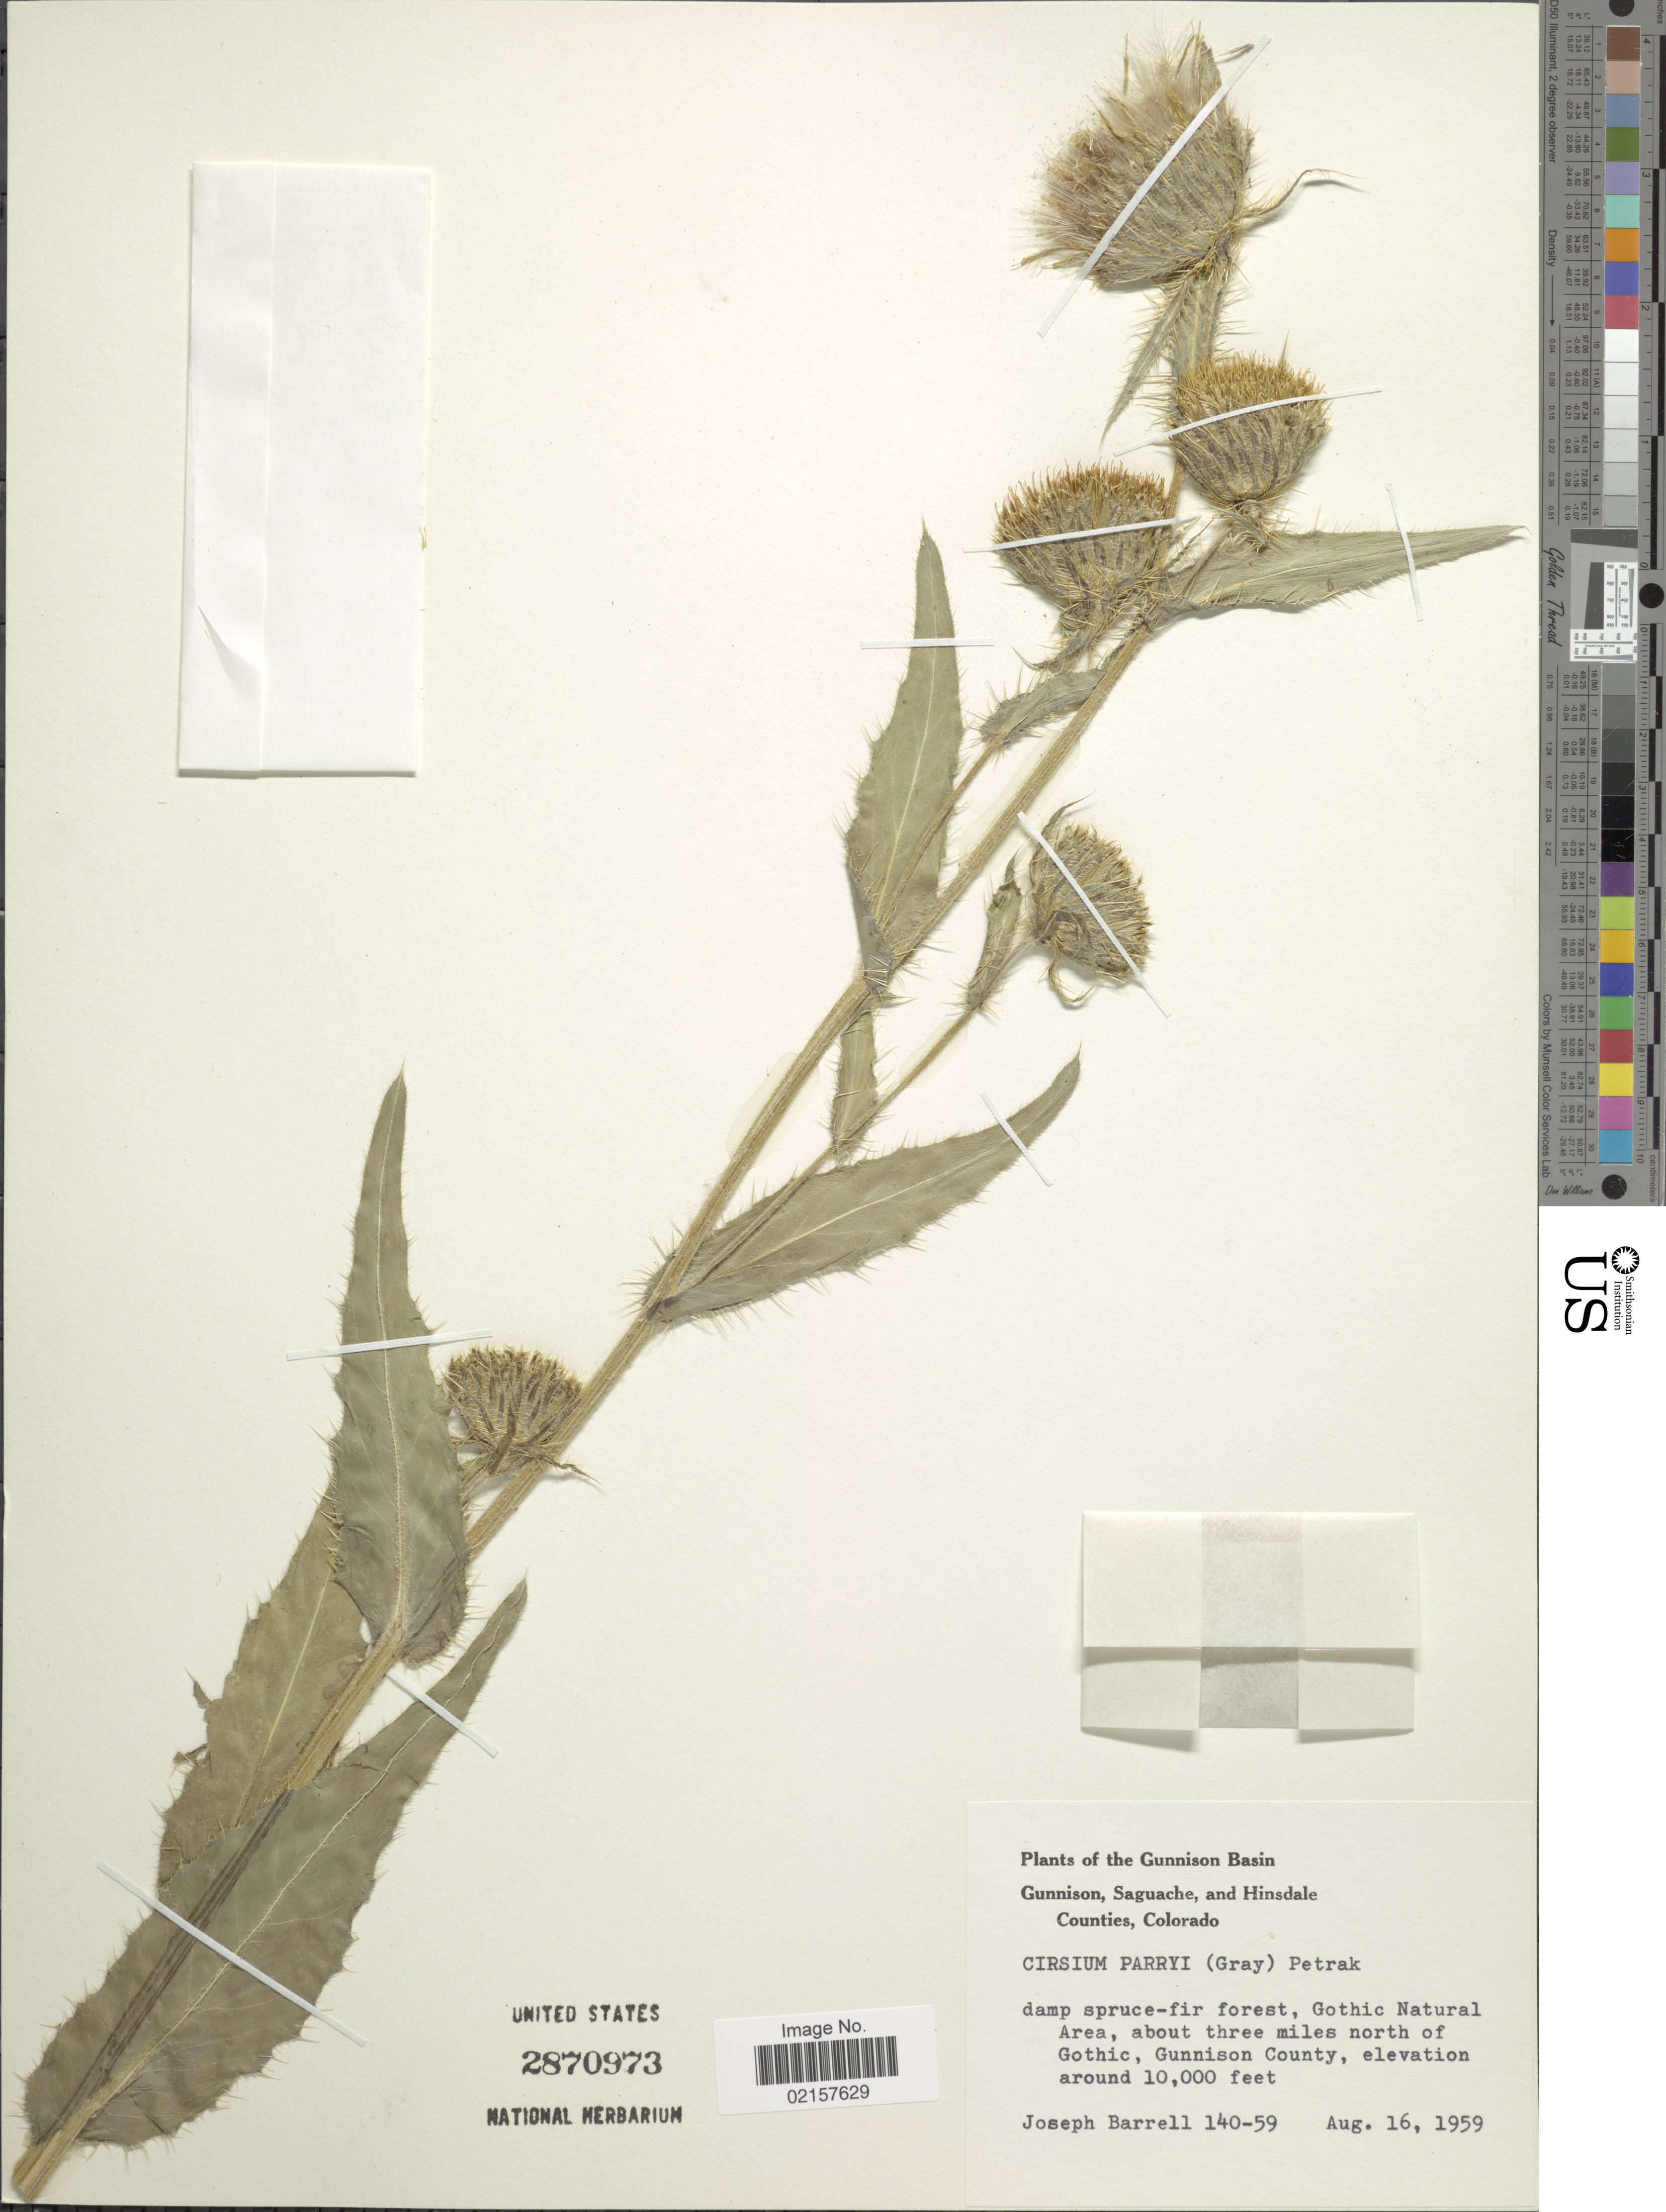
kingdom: Plantae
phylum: Tracheophyta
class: Magnoliopsida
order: Asterales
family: Asteraceae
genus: Cirsium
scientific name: Cirsium parryi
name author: (A. Gray) Petr.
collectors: J. Barrell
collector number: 140-59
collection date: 1959-08-16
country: United States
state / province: Colorado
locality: Gunnison Basin, Gunnison, Saguache, and Hinsdale Counties, Gothic Natural Area, about three miles north of Gothic, Gunnison County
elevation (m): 3048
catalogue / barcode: US 2870973